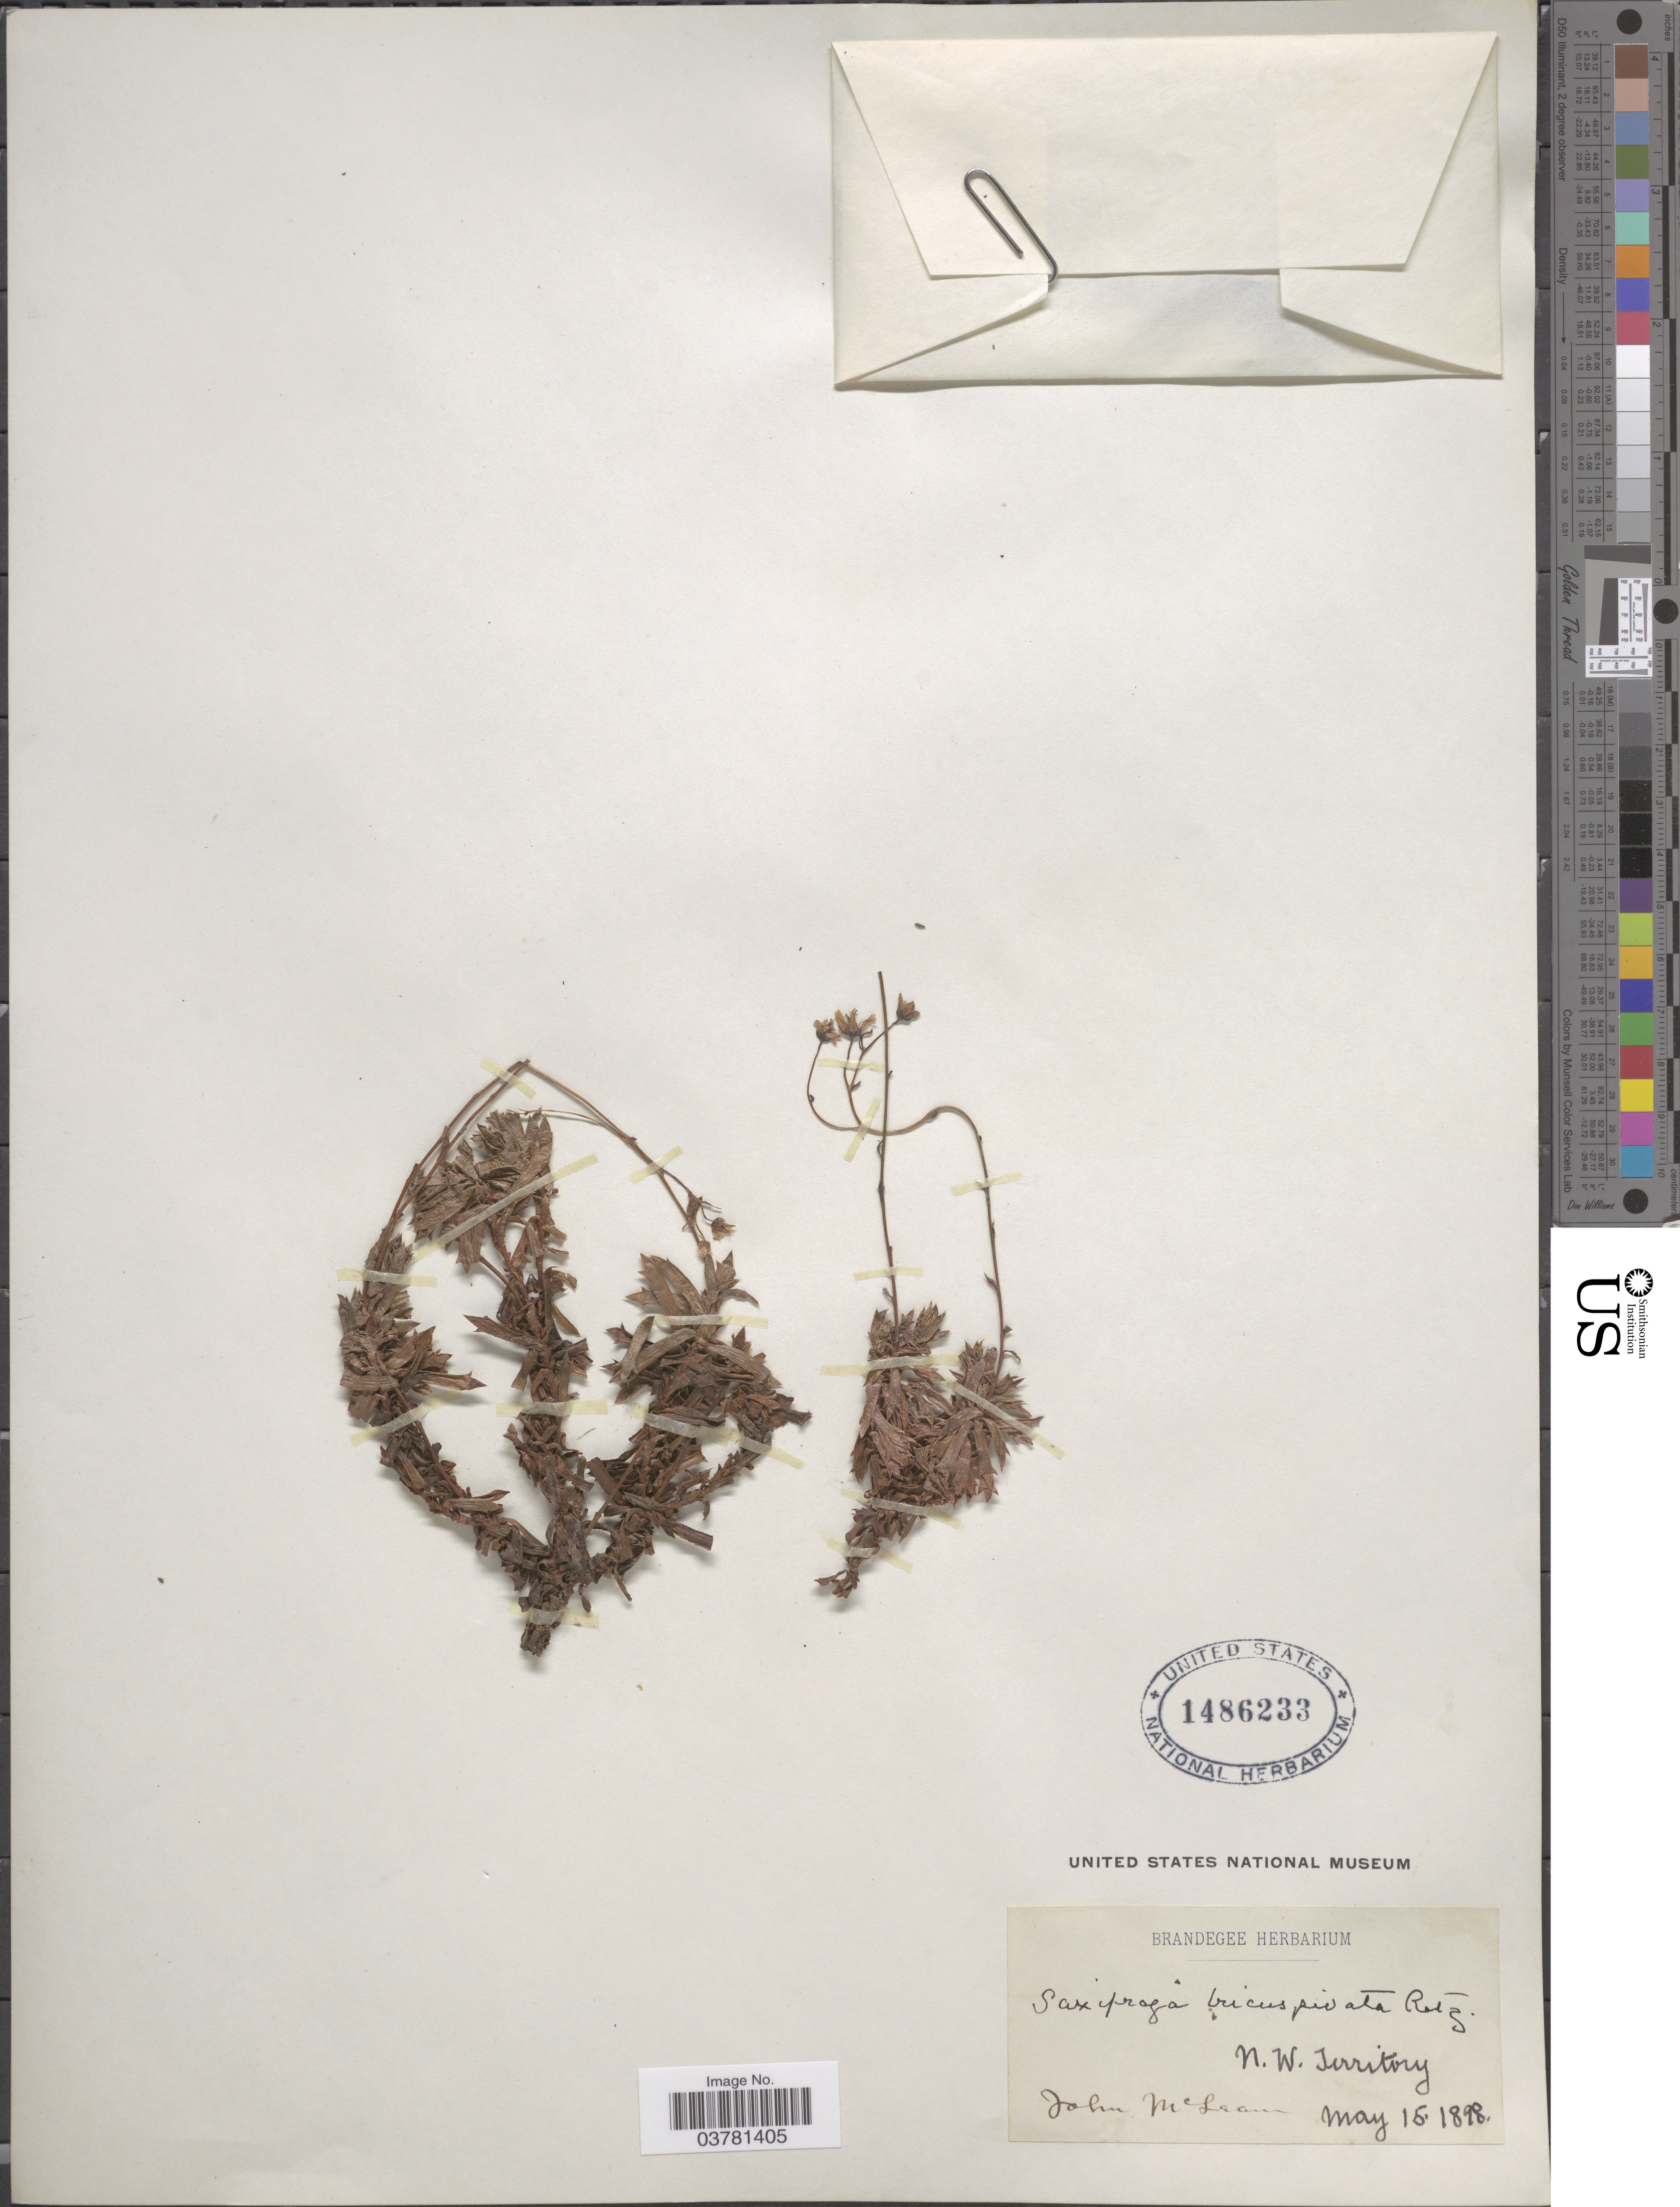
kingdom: Plantae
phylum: Tracheophyta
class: Magnoliopsida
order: Saxifragales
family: Saxifragaceae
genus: Saxifraga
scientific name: Saxifraga tricuspidata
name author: Rottb.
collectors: J. McLean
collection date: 1898-05-15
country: Canada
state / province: Northwest Territories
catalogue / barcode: US 1486233